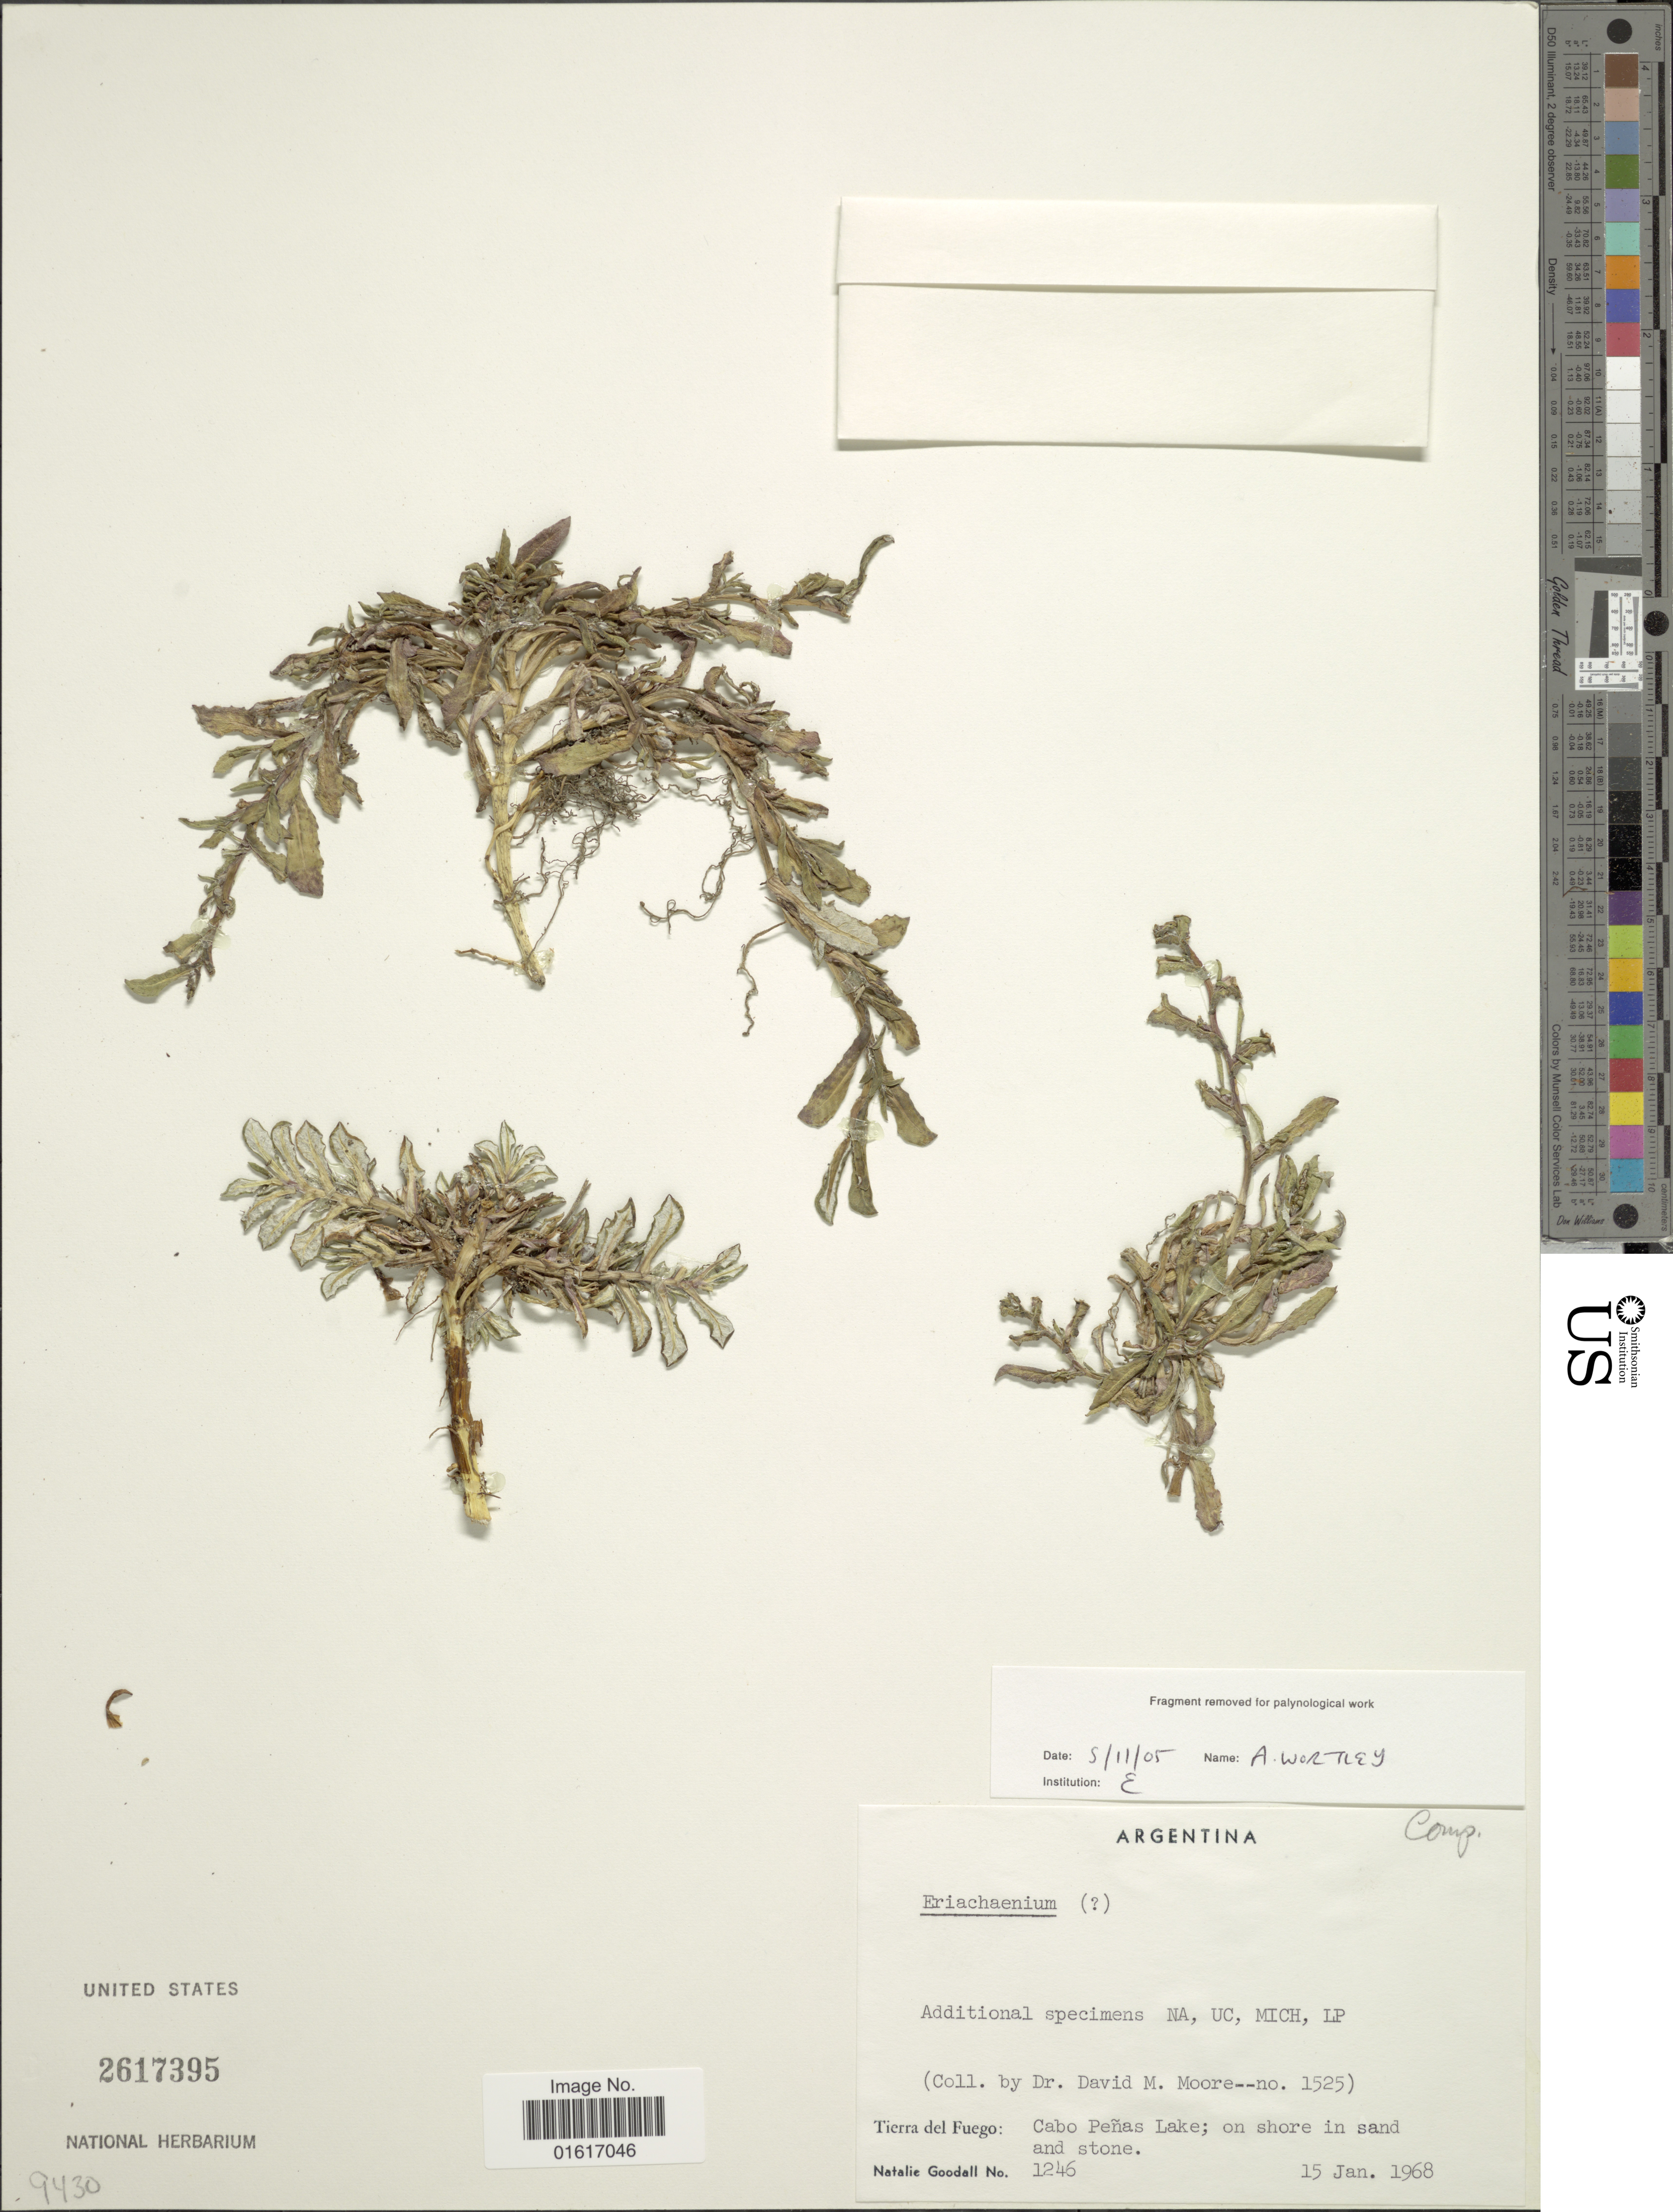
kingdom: Plantae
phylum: Tracheophyta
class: Magnoliopsida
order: Asterales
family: Asteraceae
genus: Eriachaenium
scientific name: Eriachaenium magellanicum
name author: Sch. Bip.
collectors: N. Goodall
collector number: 1246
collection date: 1968-01-15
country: Argentina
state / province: Tierra del Fuego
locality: Cabo Penas Lake; on shore in sand on stone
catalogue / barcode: US 2617395